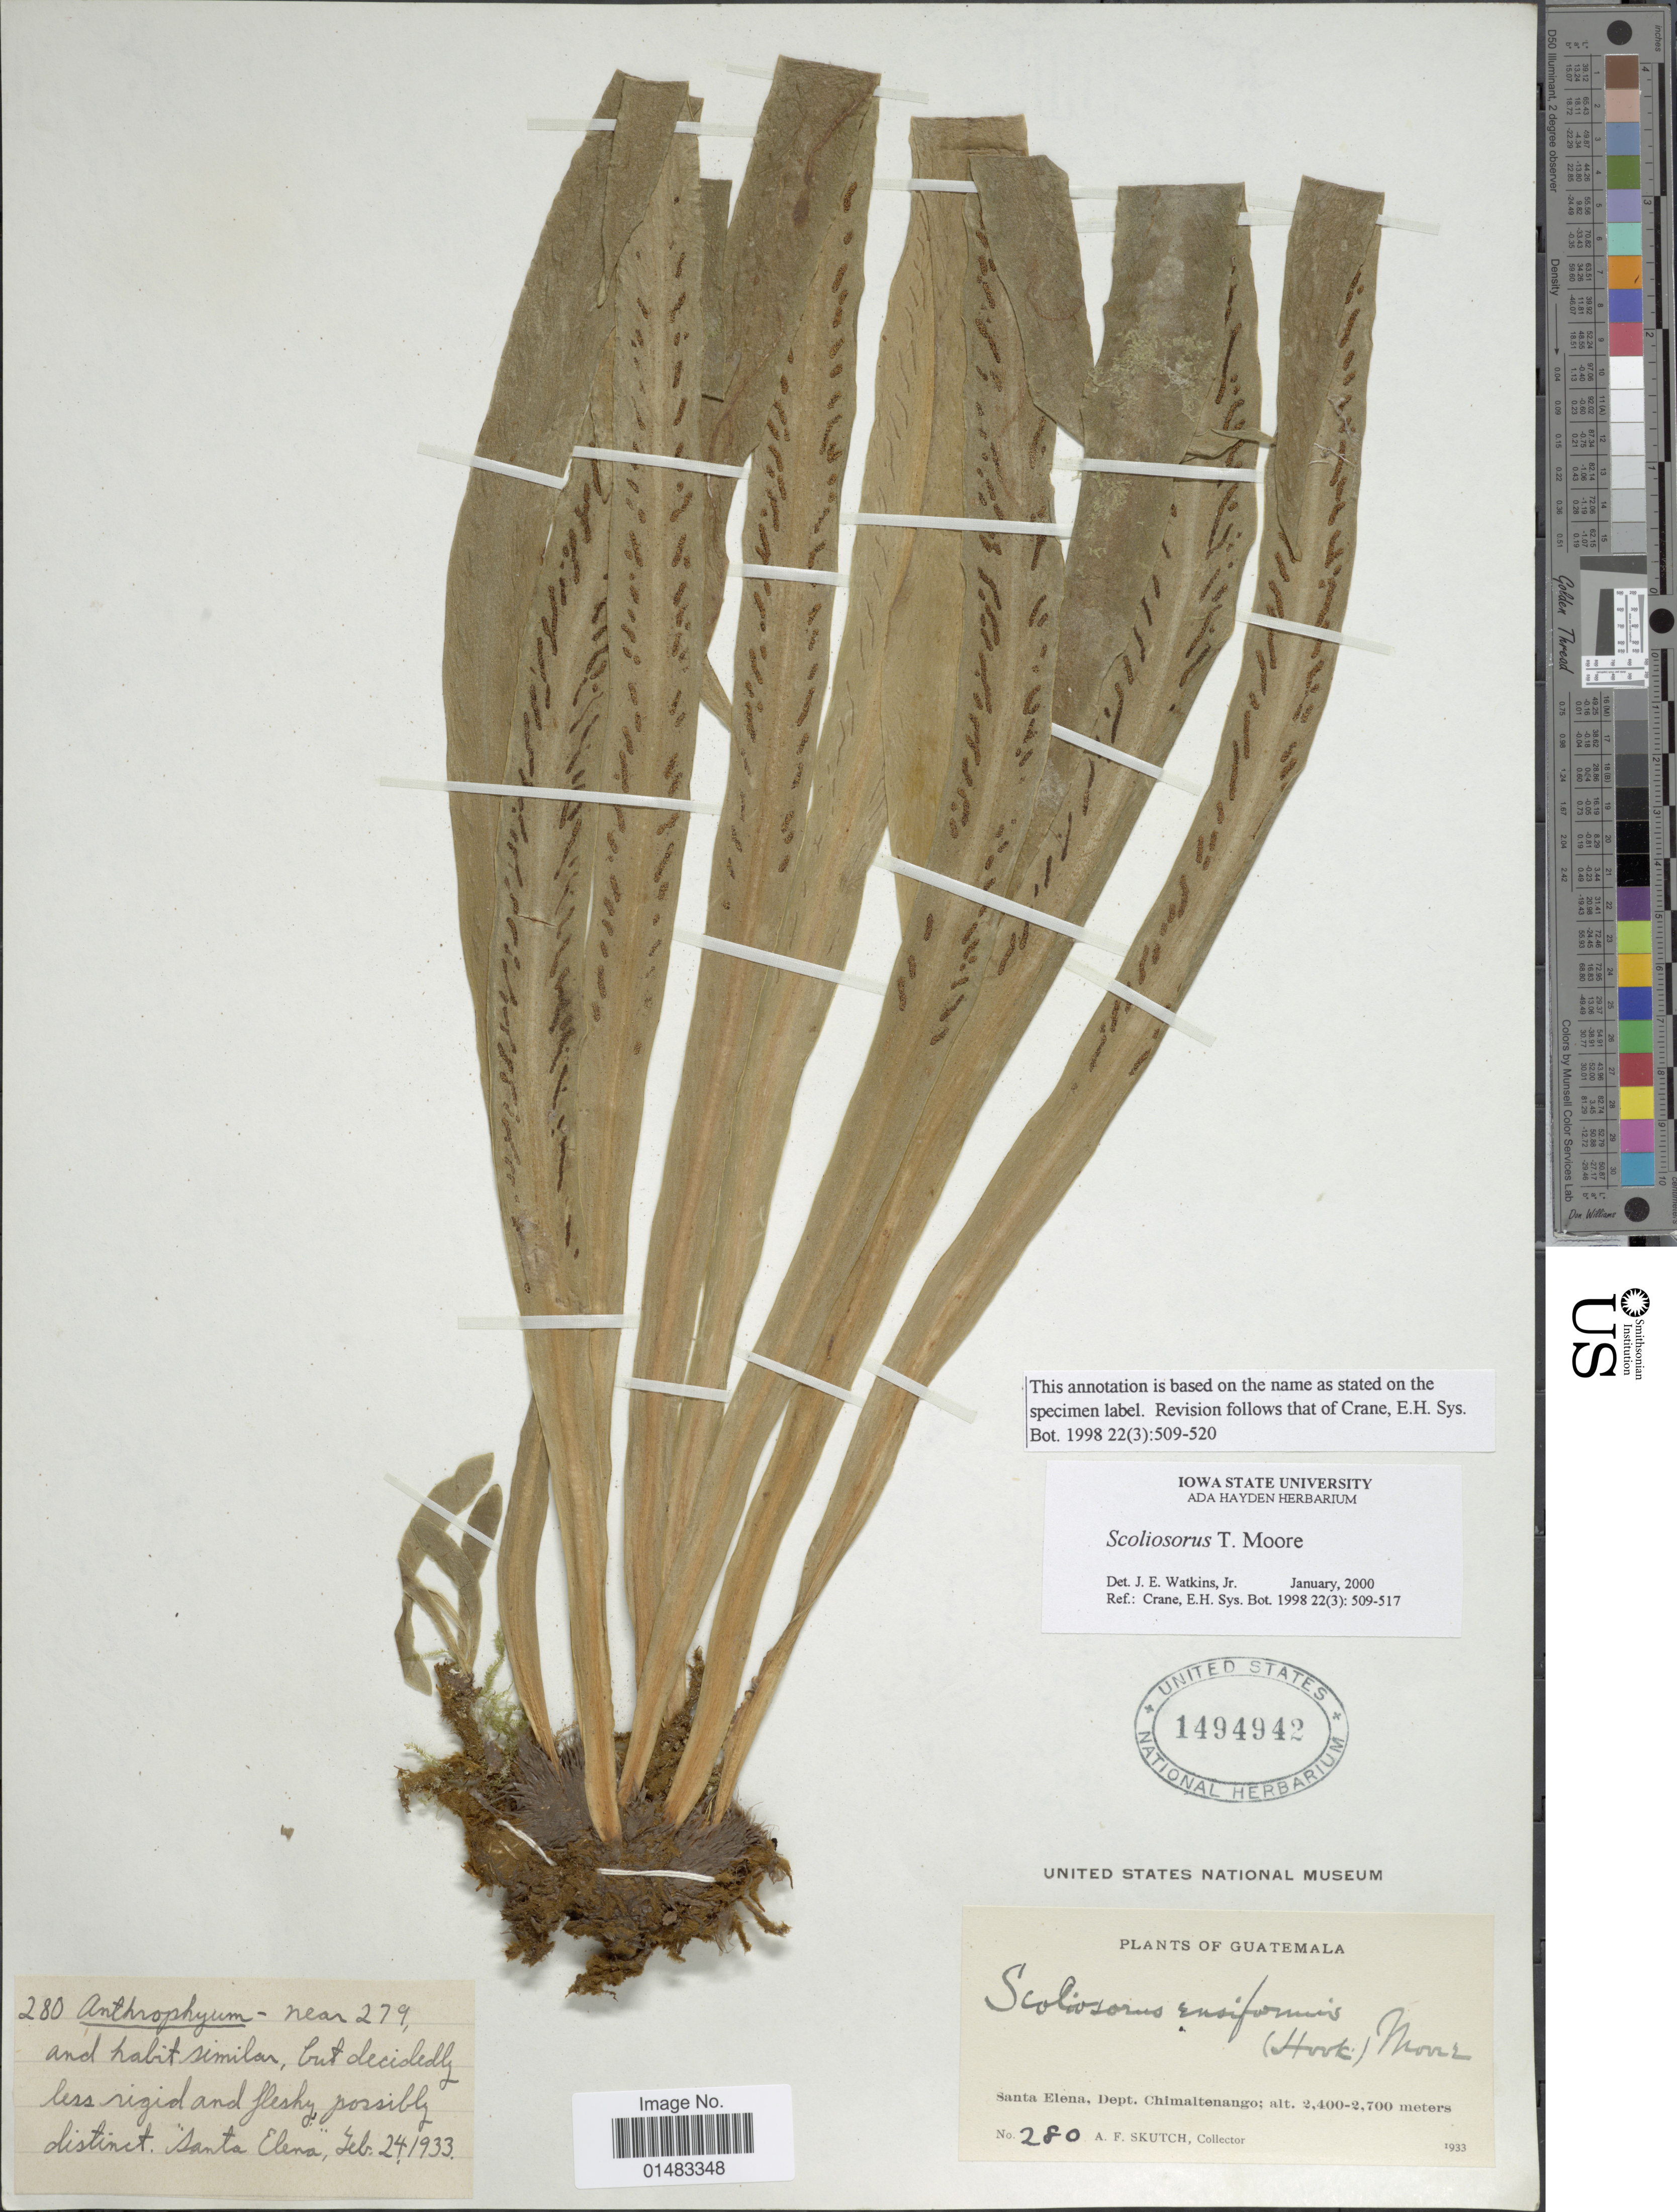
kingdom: Plantae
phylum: Tracheophyta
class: Polypodiopsida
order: Polypodiales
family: Pteridaceae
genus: Scoliosorus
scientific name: Scoliosorus ensiformis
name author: (Hook.) T. Moore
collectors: A. F. Skutch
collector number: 280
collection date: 1933-02-24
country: Guatemala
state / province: Chimaltenango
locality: Plants of Guatemala, Santa Elena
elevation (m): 2400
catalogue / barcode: US 1494942